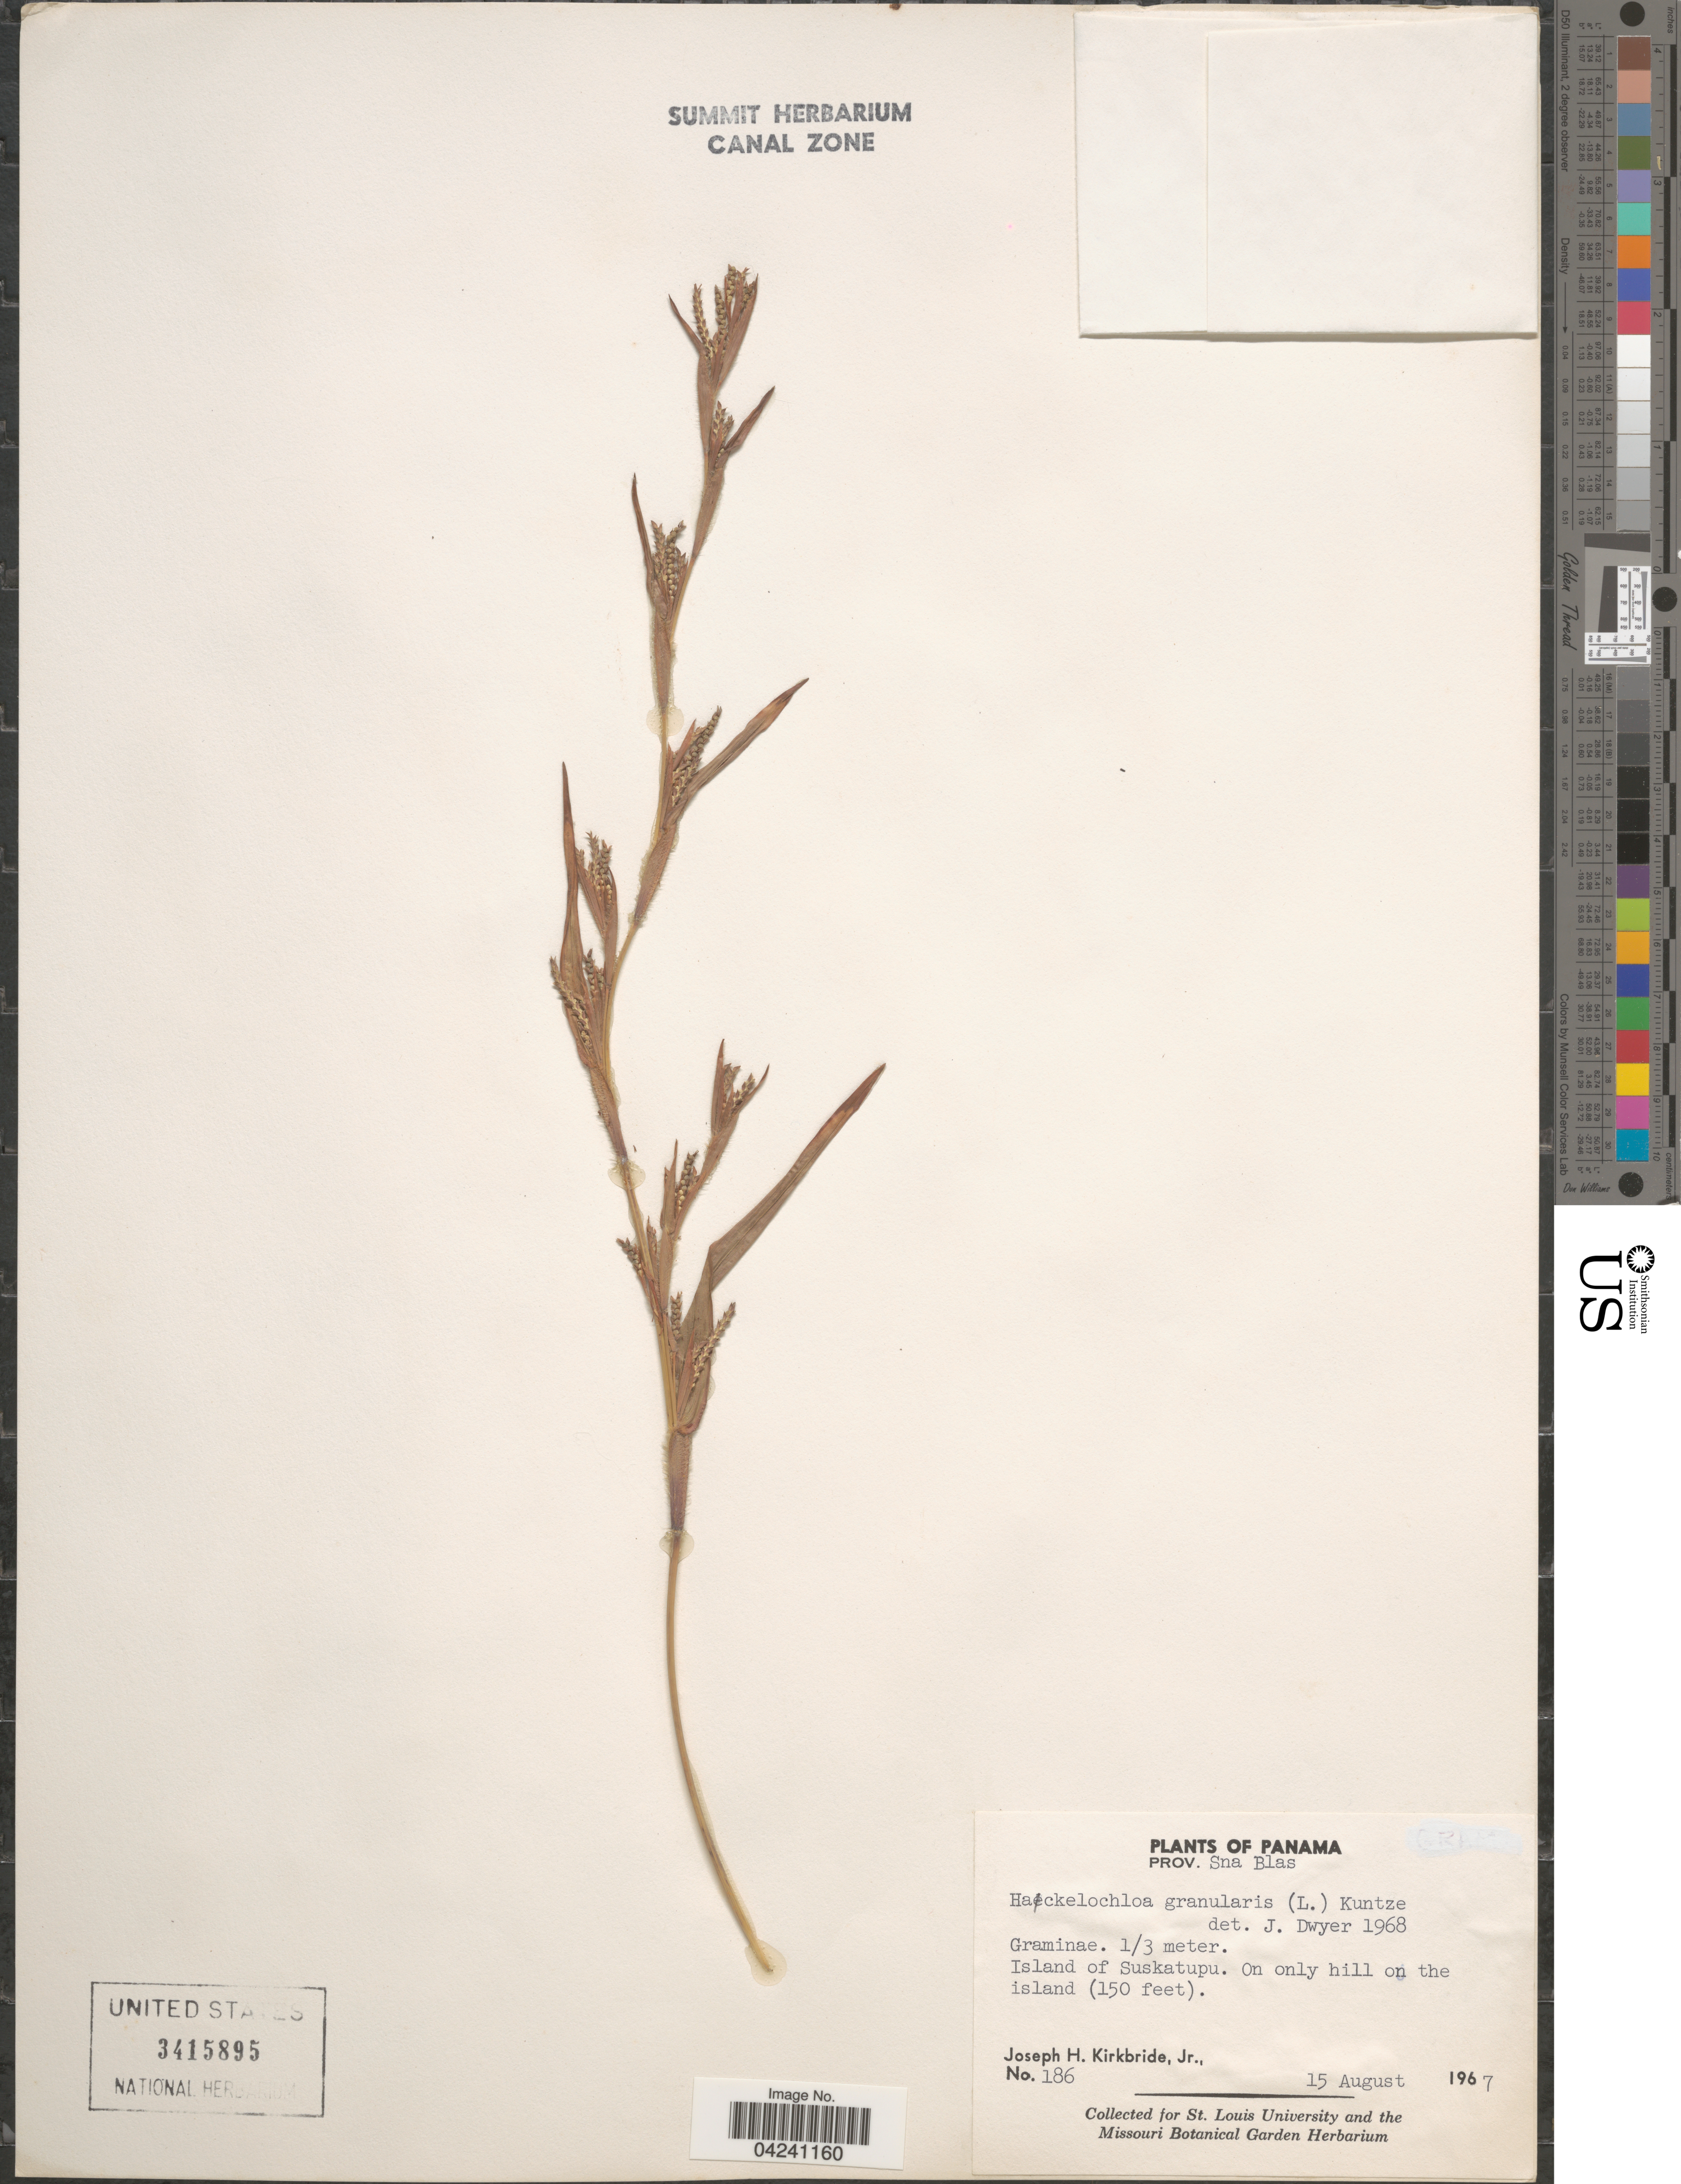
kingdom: Plantae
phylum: Tracheophyta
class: Liliopsida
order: Poales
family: Poaceae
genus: Hackelochloa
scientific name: Hackelochloa granularis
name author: (L.) Kuntze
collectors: J. H. Kirkbride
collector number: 186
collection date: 1967-08-15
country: Panama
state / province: Kuna Yala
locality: Prov. San Blas. Island of Suskatupu. On only hill on the island.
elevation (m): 46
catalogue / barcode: US 3415895